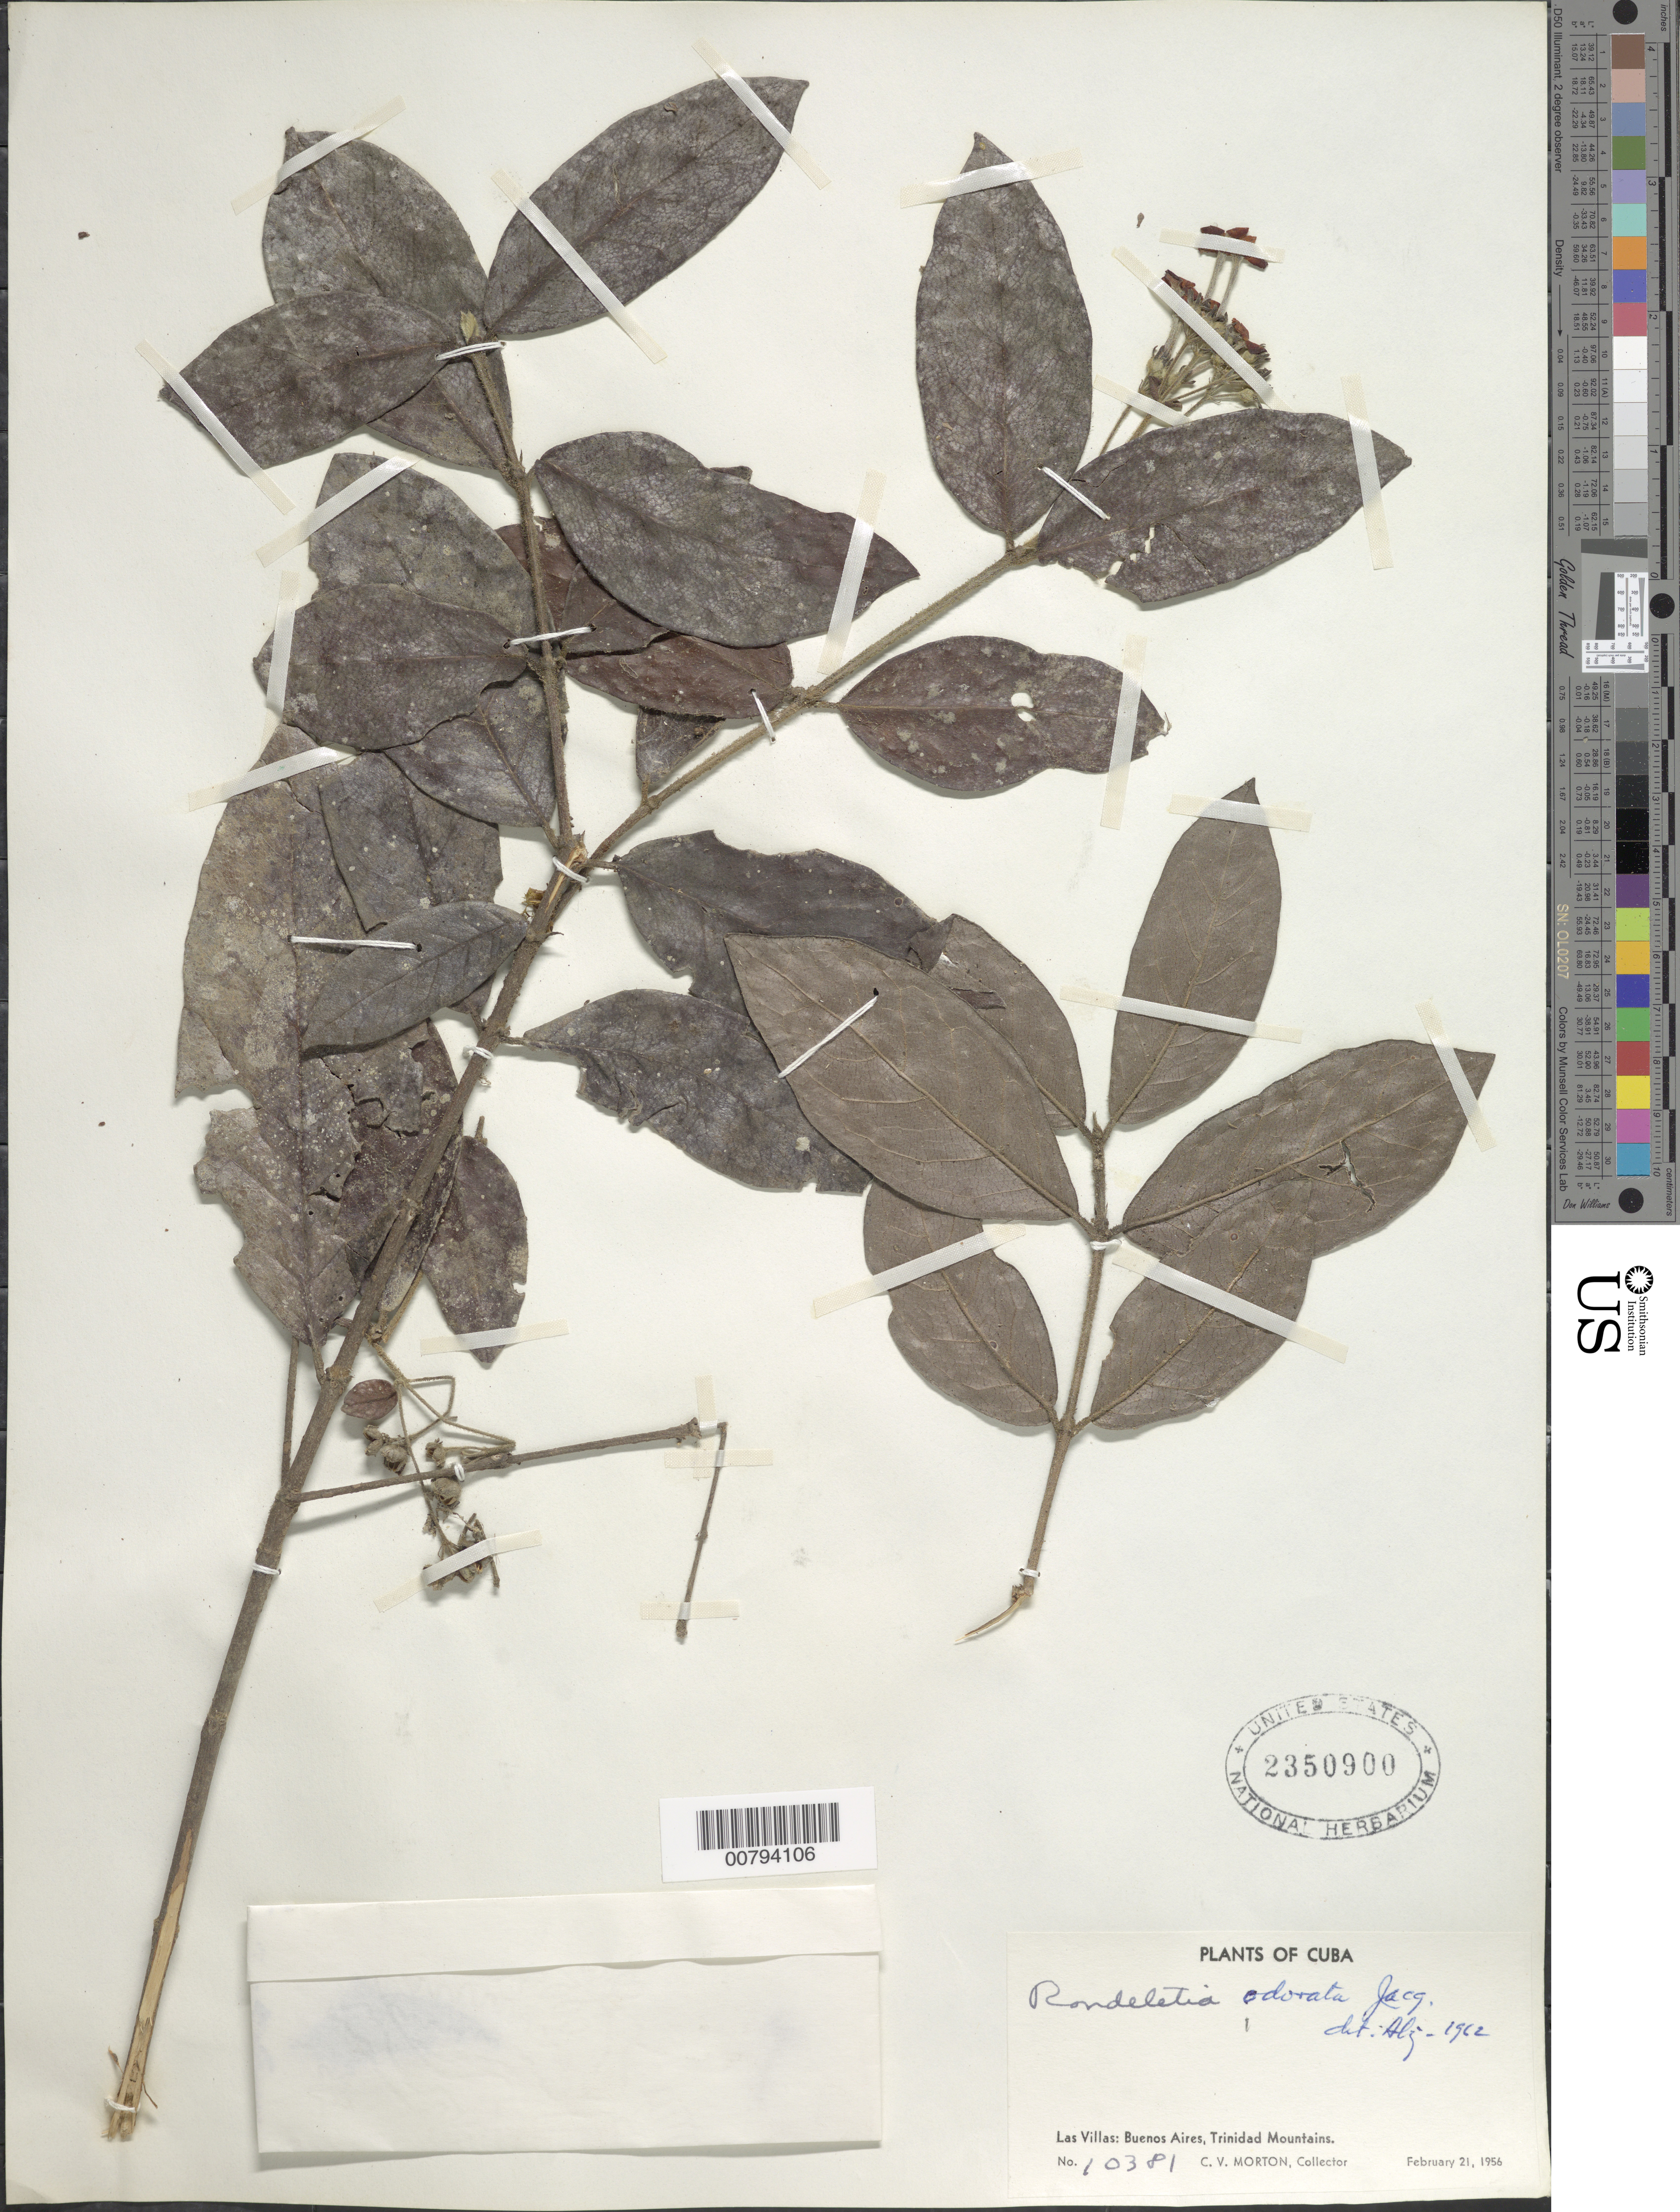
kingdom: Plantae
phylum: Tracheophyta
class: Magnoliopsida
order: Gentianales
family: Rubiaceae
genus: Rondeletia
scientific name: Rondeletia odorata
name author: Jacq.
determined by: Alz.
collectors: C. V. Morton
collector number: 10381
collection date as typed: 21 Feb 1956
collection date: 1956-02-21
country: Cuba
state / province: Las Villas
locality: Buenos Aires, Trinidad Mountains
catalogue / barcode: US 2350900